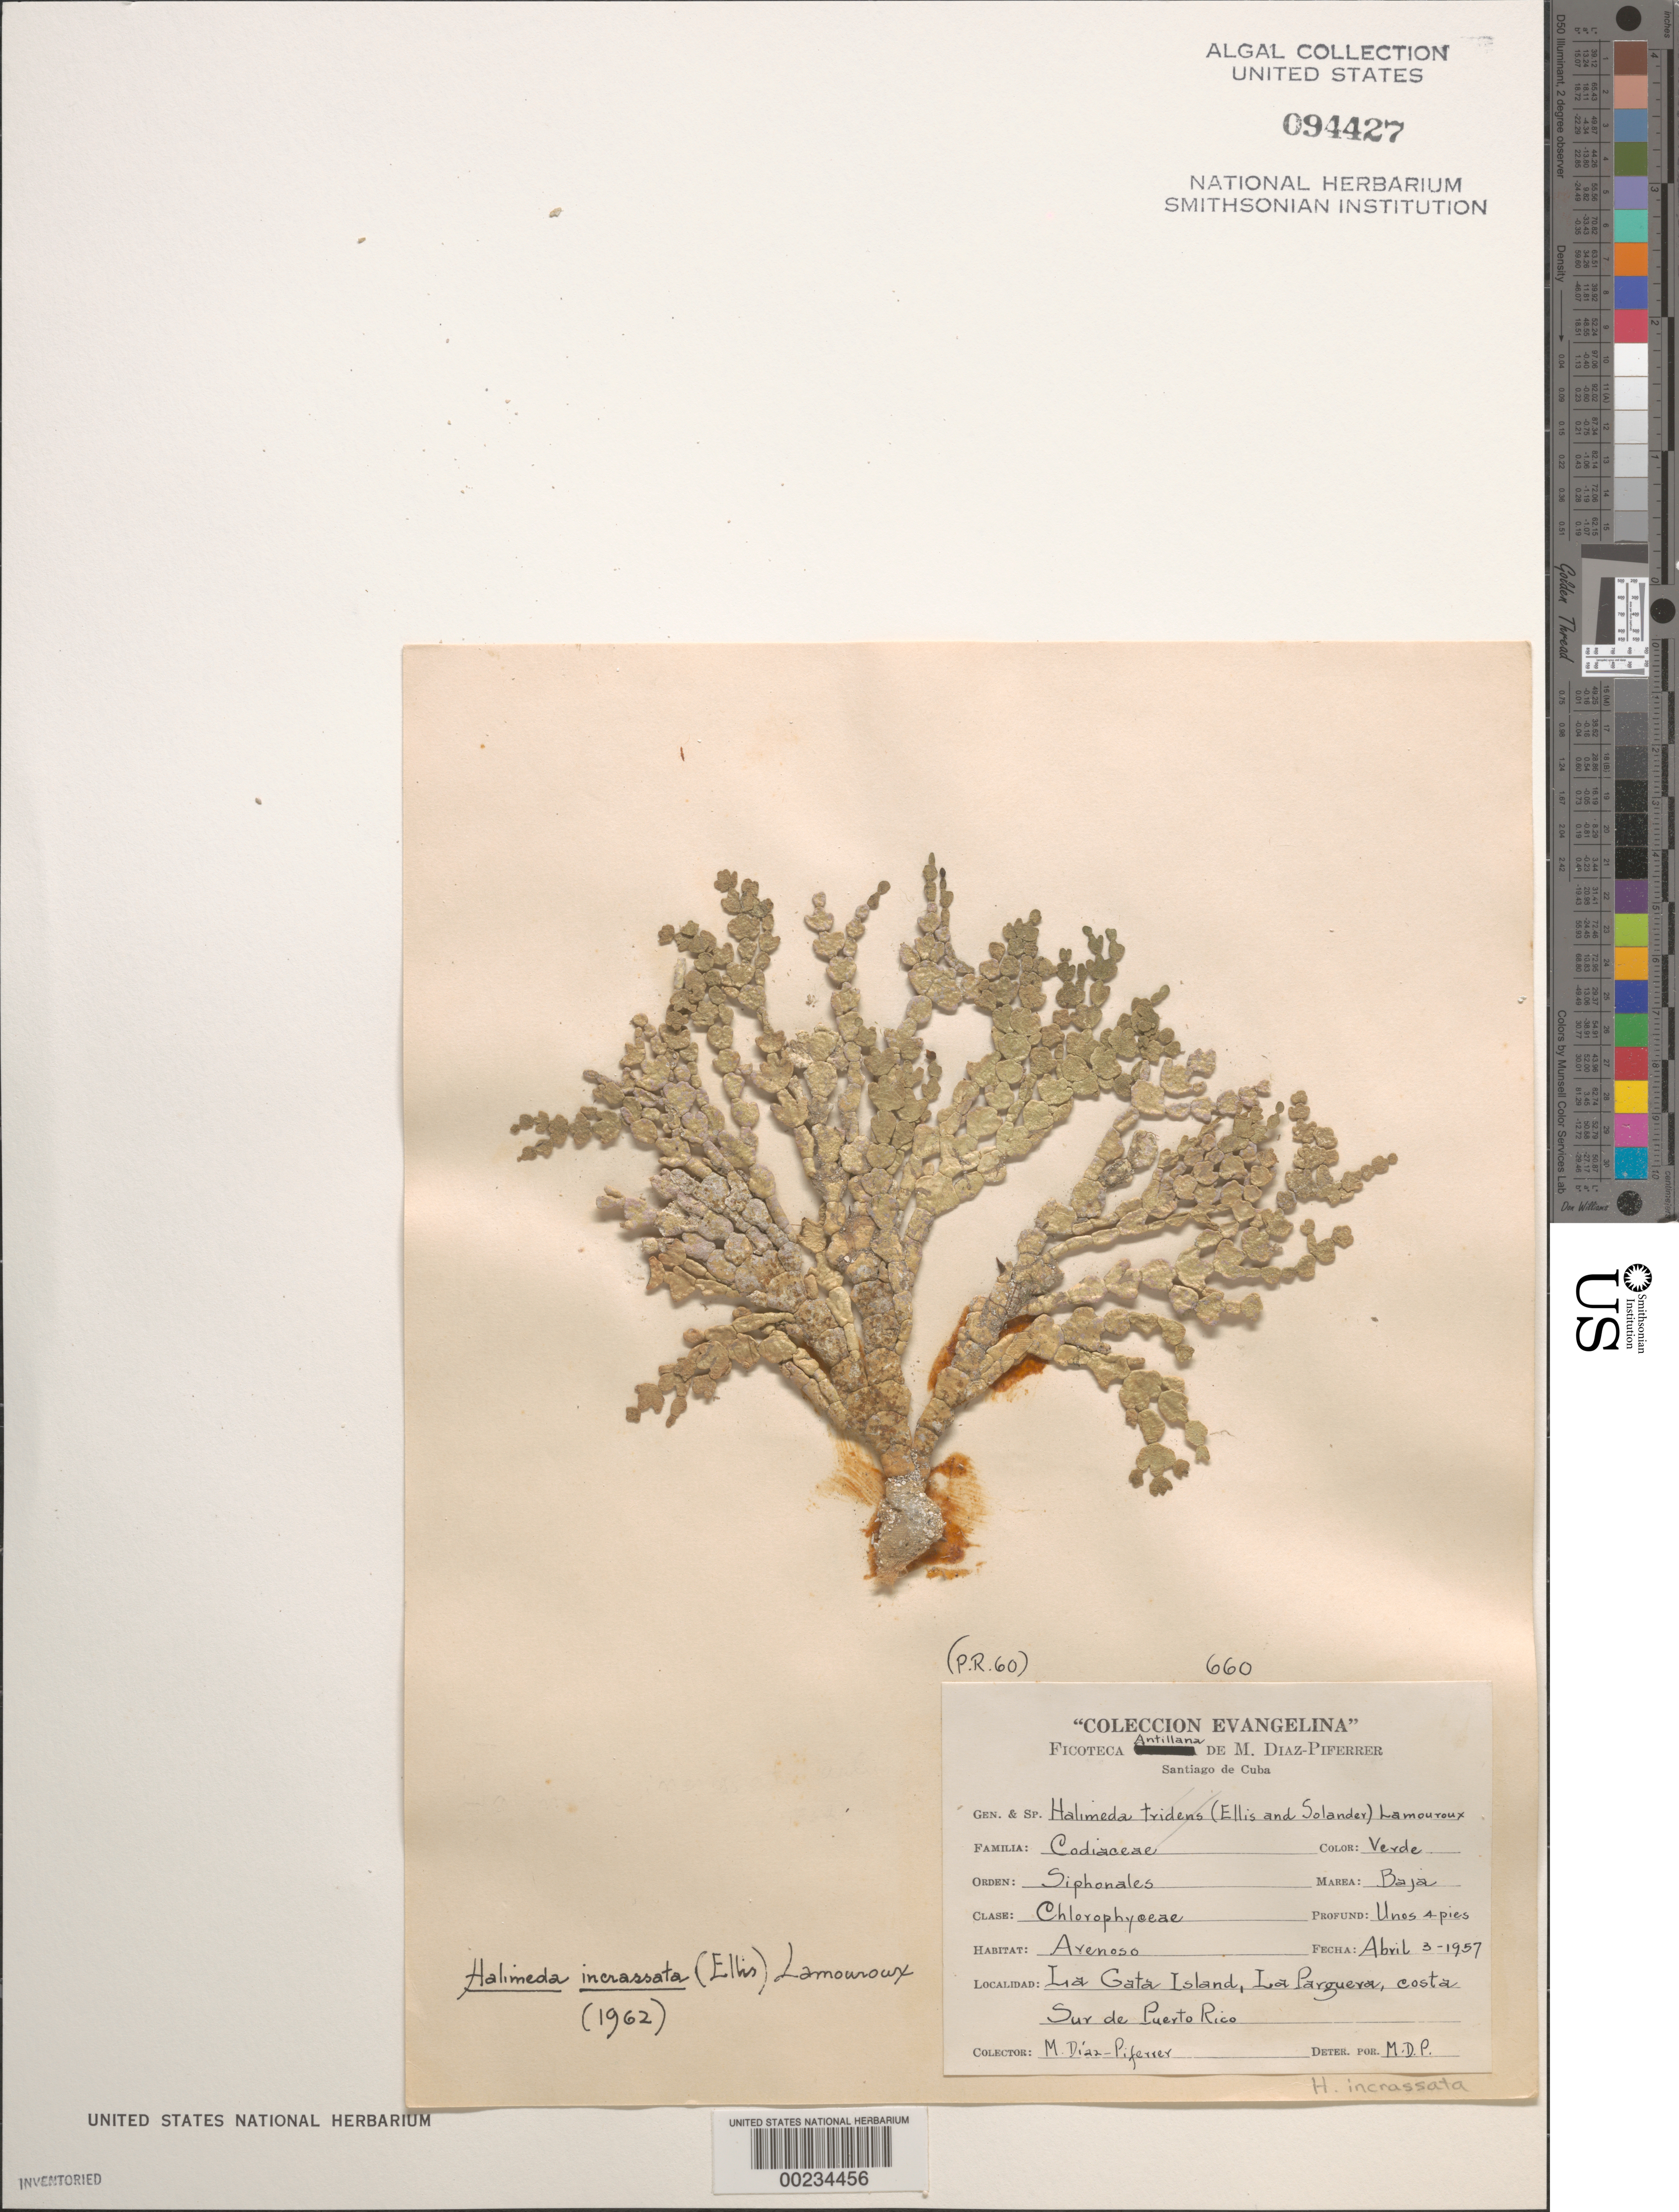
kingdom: Plantae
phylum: Chlorophyta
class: Ulvophyceae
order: Bryopsidales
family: Halimedaceae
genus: Halimeda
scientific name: Halimeda incrassata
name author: (J. Ellis) J.V.Lamouroux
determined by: Diaz-Piferrer, M.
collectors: M. Diaz-Piferrer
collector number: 660 & PR 60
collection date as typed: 03 Apr 1957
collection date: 1957-04-03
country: Puerto Rico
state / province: Lajas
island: Isla Gata (Gata Island)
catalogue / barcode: US 94427